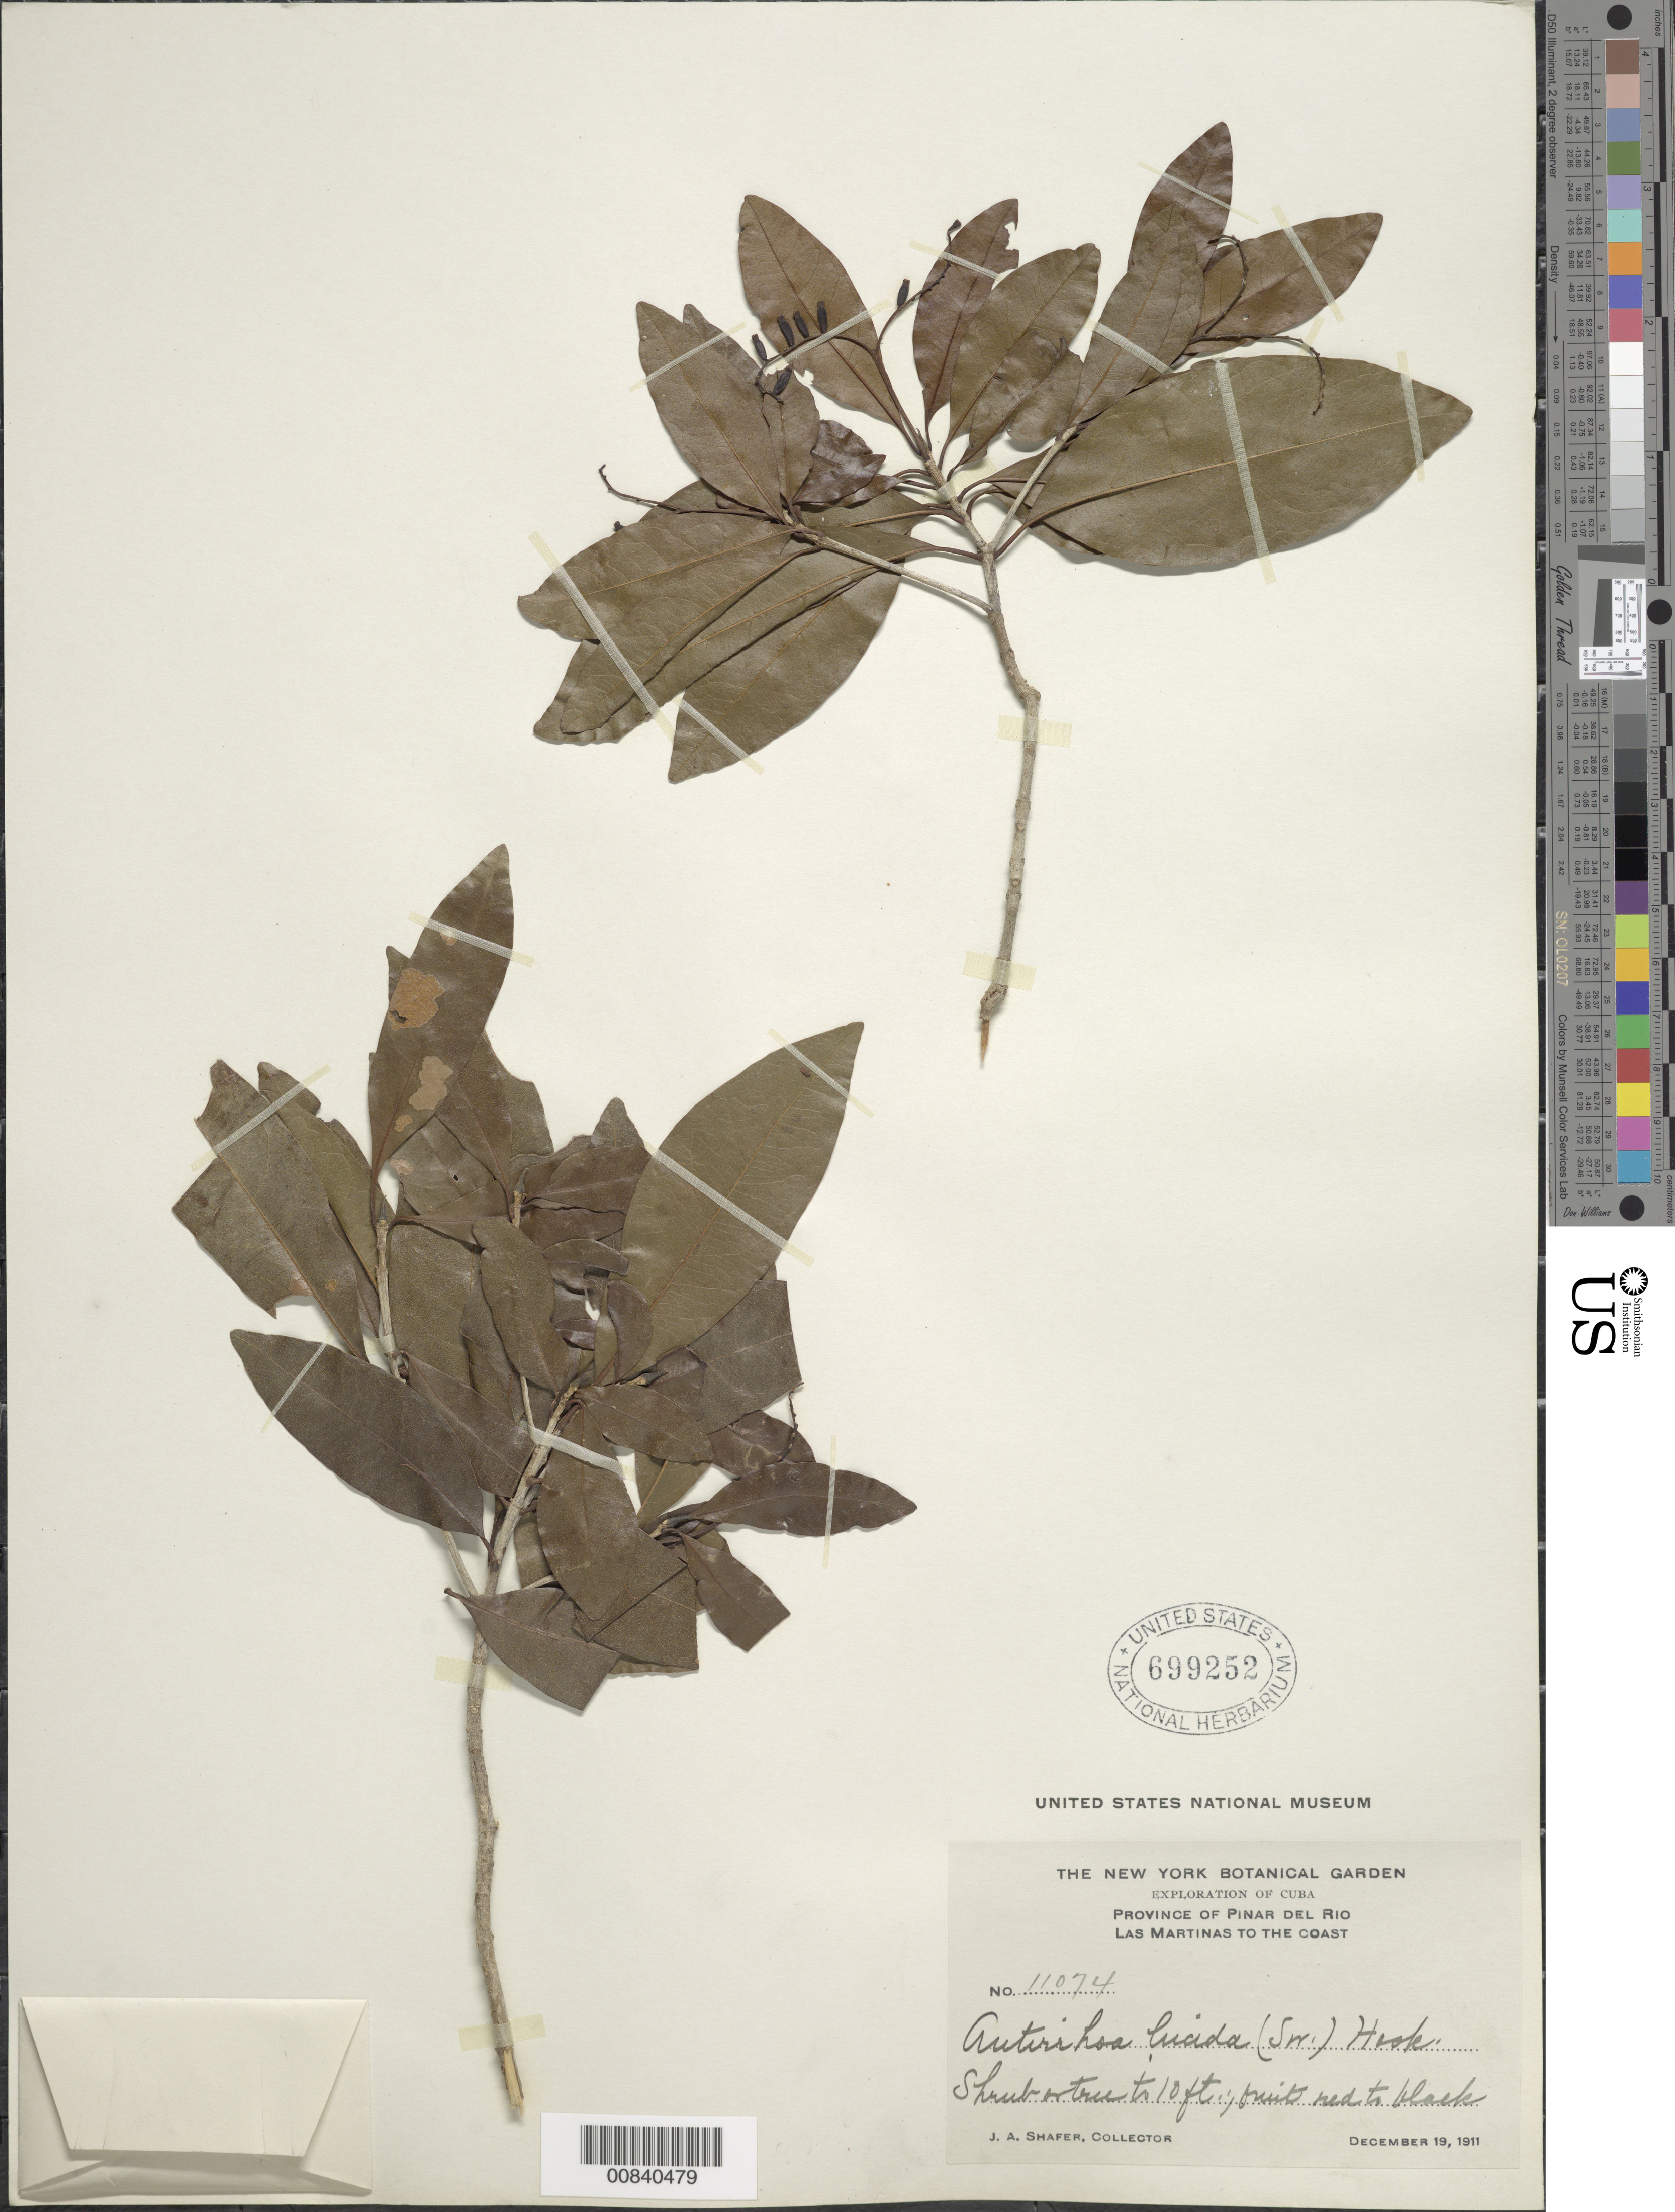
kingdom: Plantae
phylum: Tracheophyta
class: Magnoliopsida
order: Gentianales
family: Rubiaceae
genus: Stenostomum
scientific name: Stenostomum lucidum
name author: (Sw.) C.F. Gaertn.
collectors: J. A. Shafer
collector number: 11074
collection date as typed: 19 Dec 1911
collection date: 1911-12-19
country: Cuba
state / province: Pinar del Río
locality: Las Martinas to the coast.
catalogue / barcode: US 699252